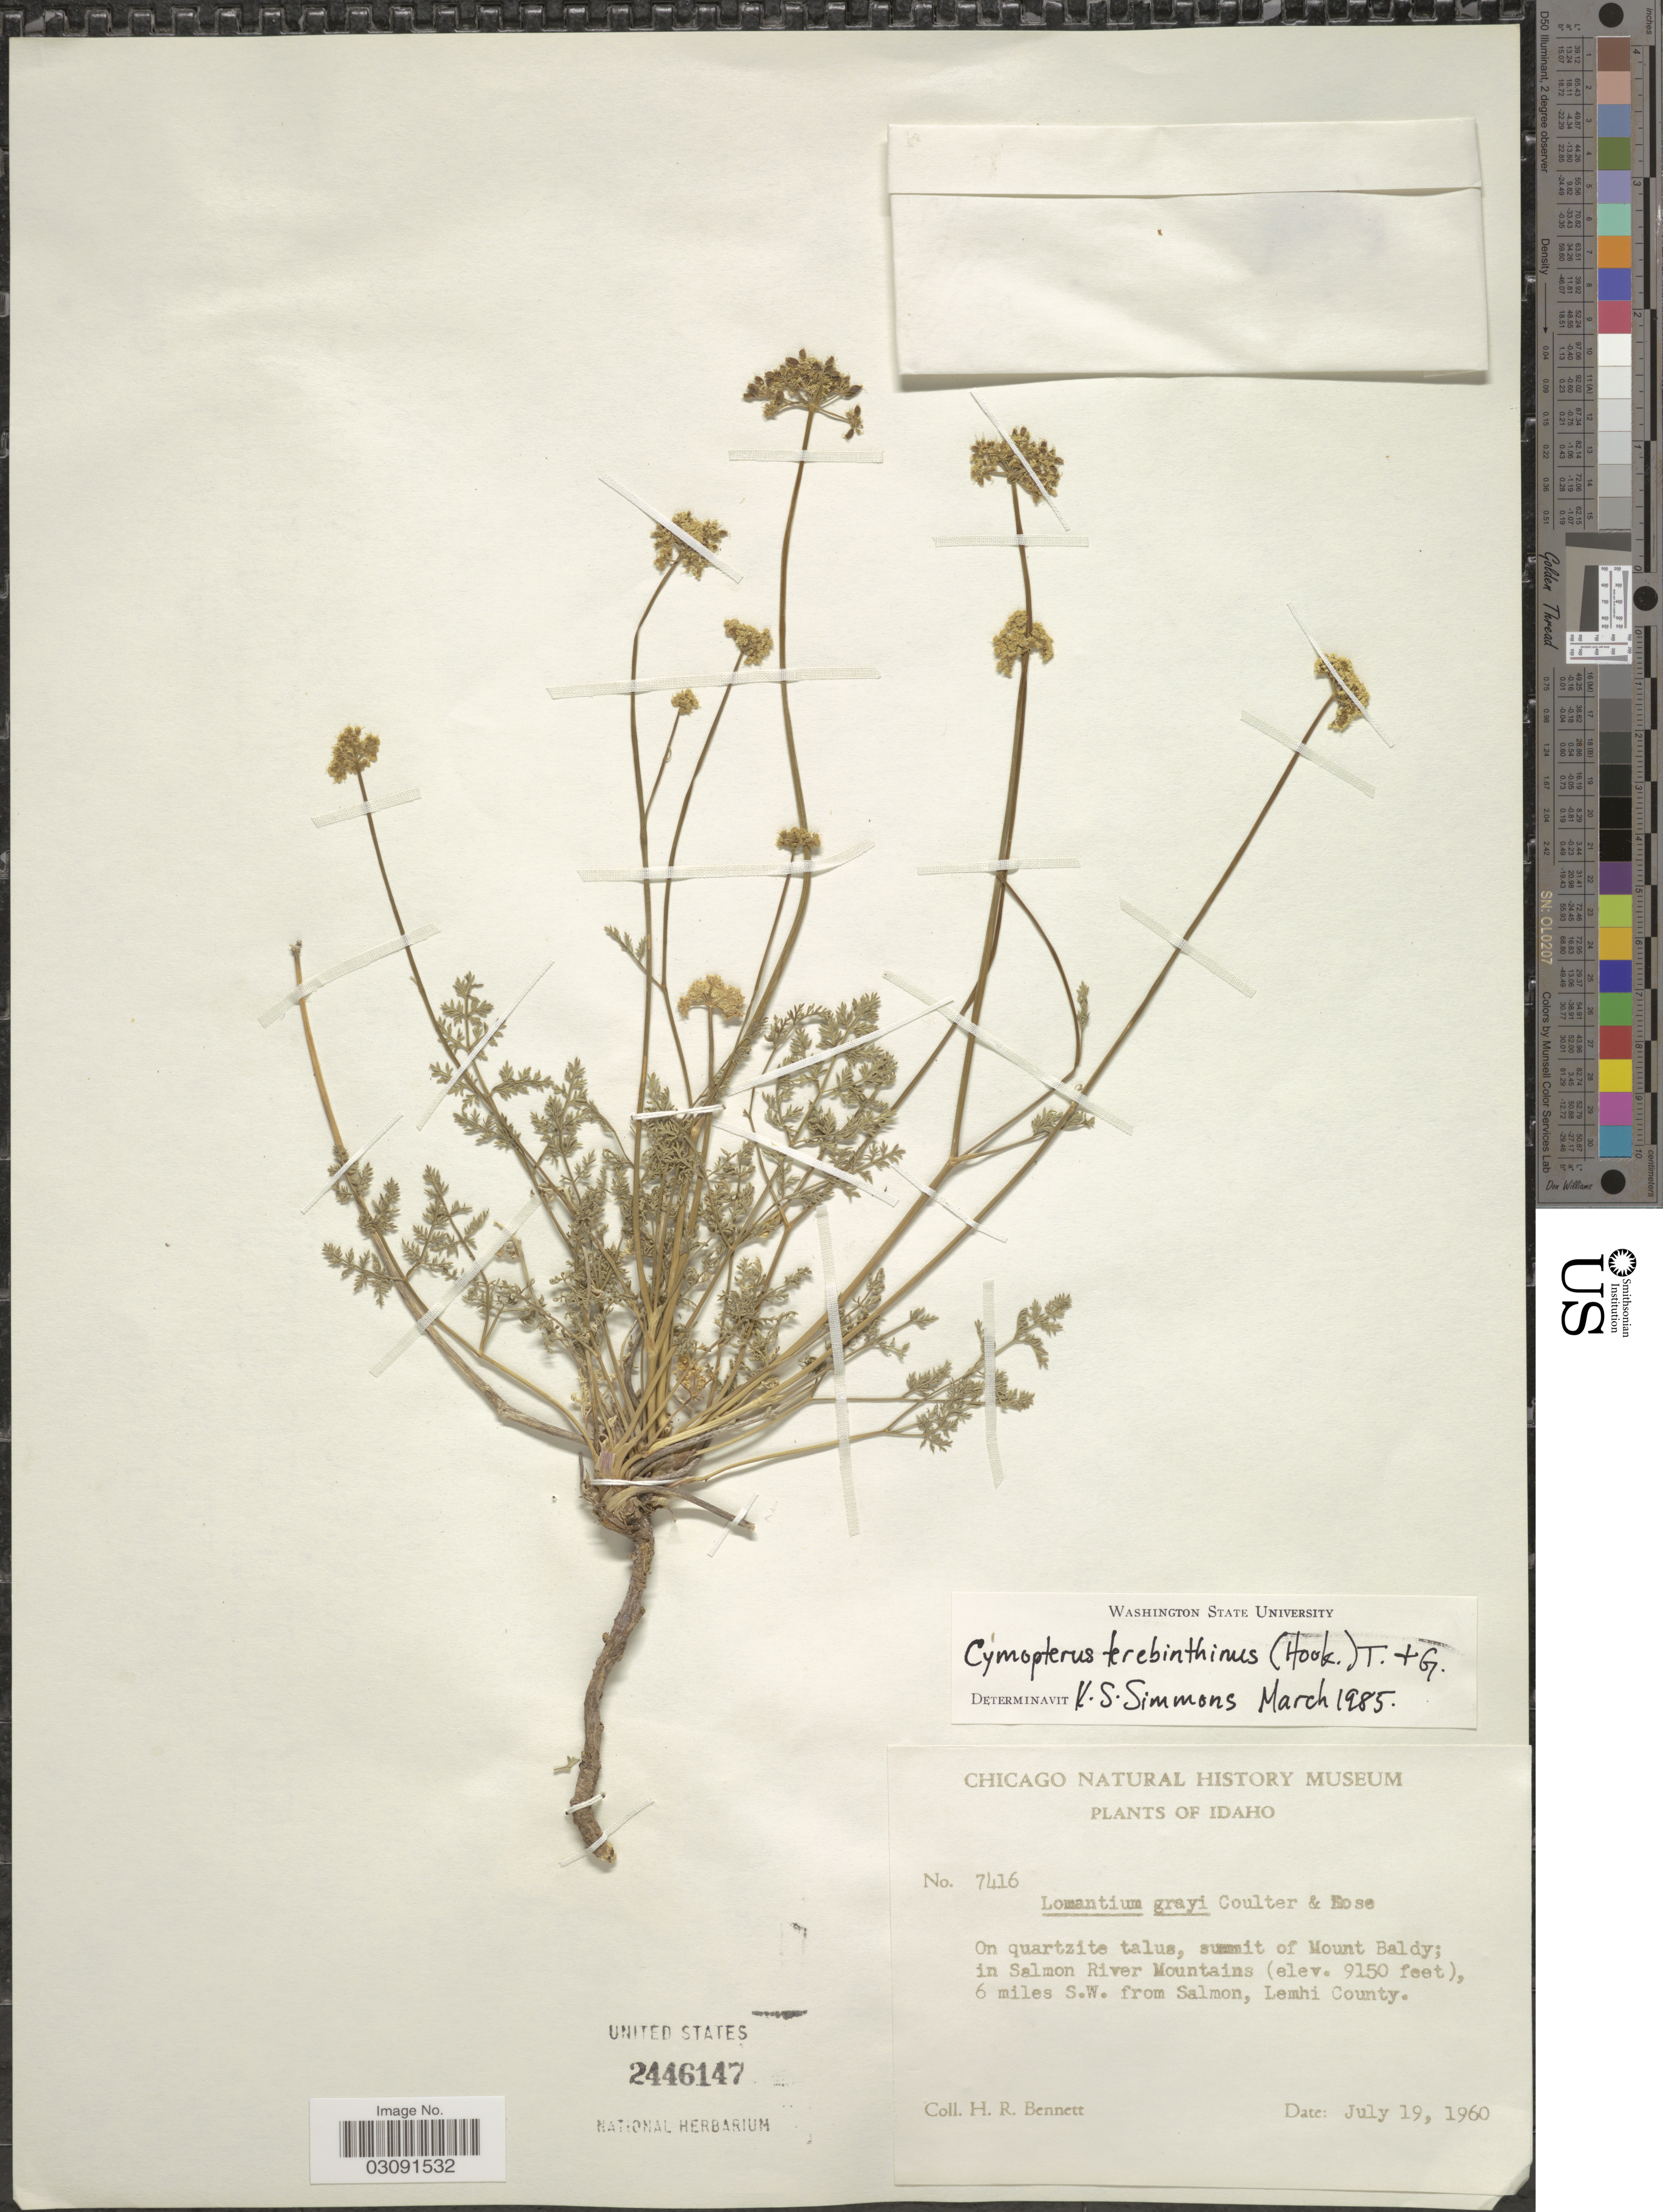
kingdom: Plantae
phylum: Tracheophyta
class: Magnoliopsida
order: Apiales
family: Apiaceae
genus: Cymopterus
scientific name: Cymopterus terebinthinus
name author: (Hook.) Torr. & A. Gray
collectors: H. R. Bennett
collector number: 7416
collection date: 1960-07-19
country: United States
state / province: Idaho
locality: On quartzite talus, summit of Mount Baldy; in Salmon River Mountains, 6 miles S.W. from Salmon, Lehmi County.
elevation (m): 2789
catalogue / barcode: US 2446147